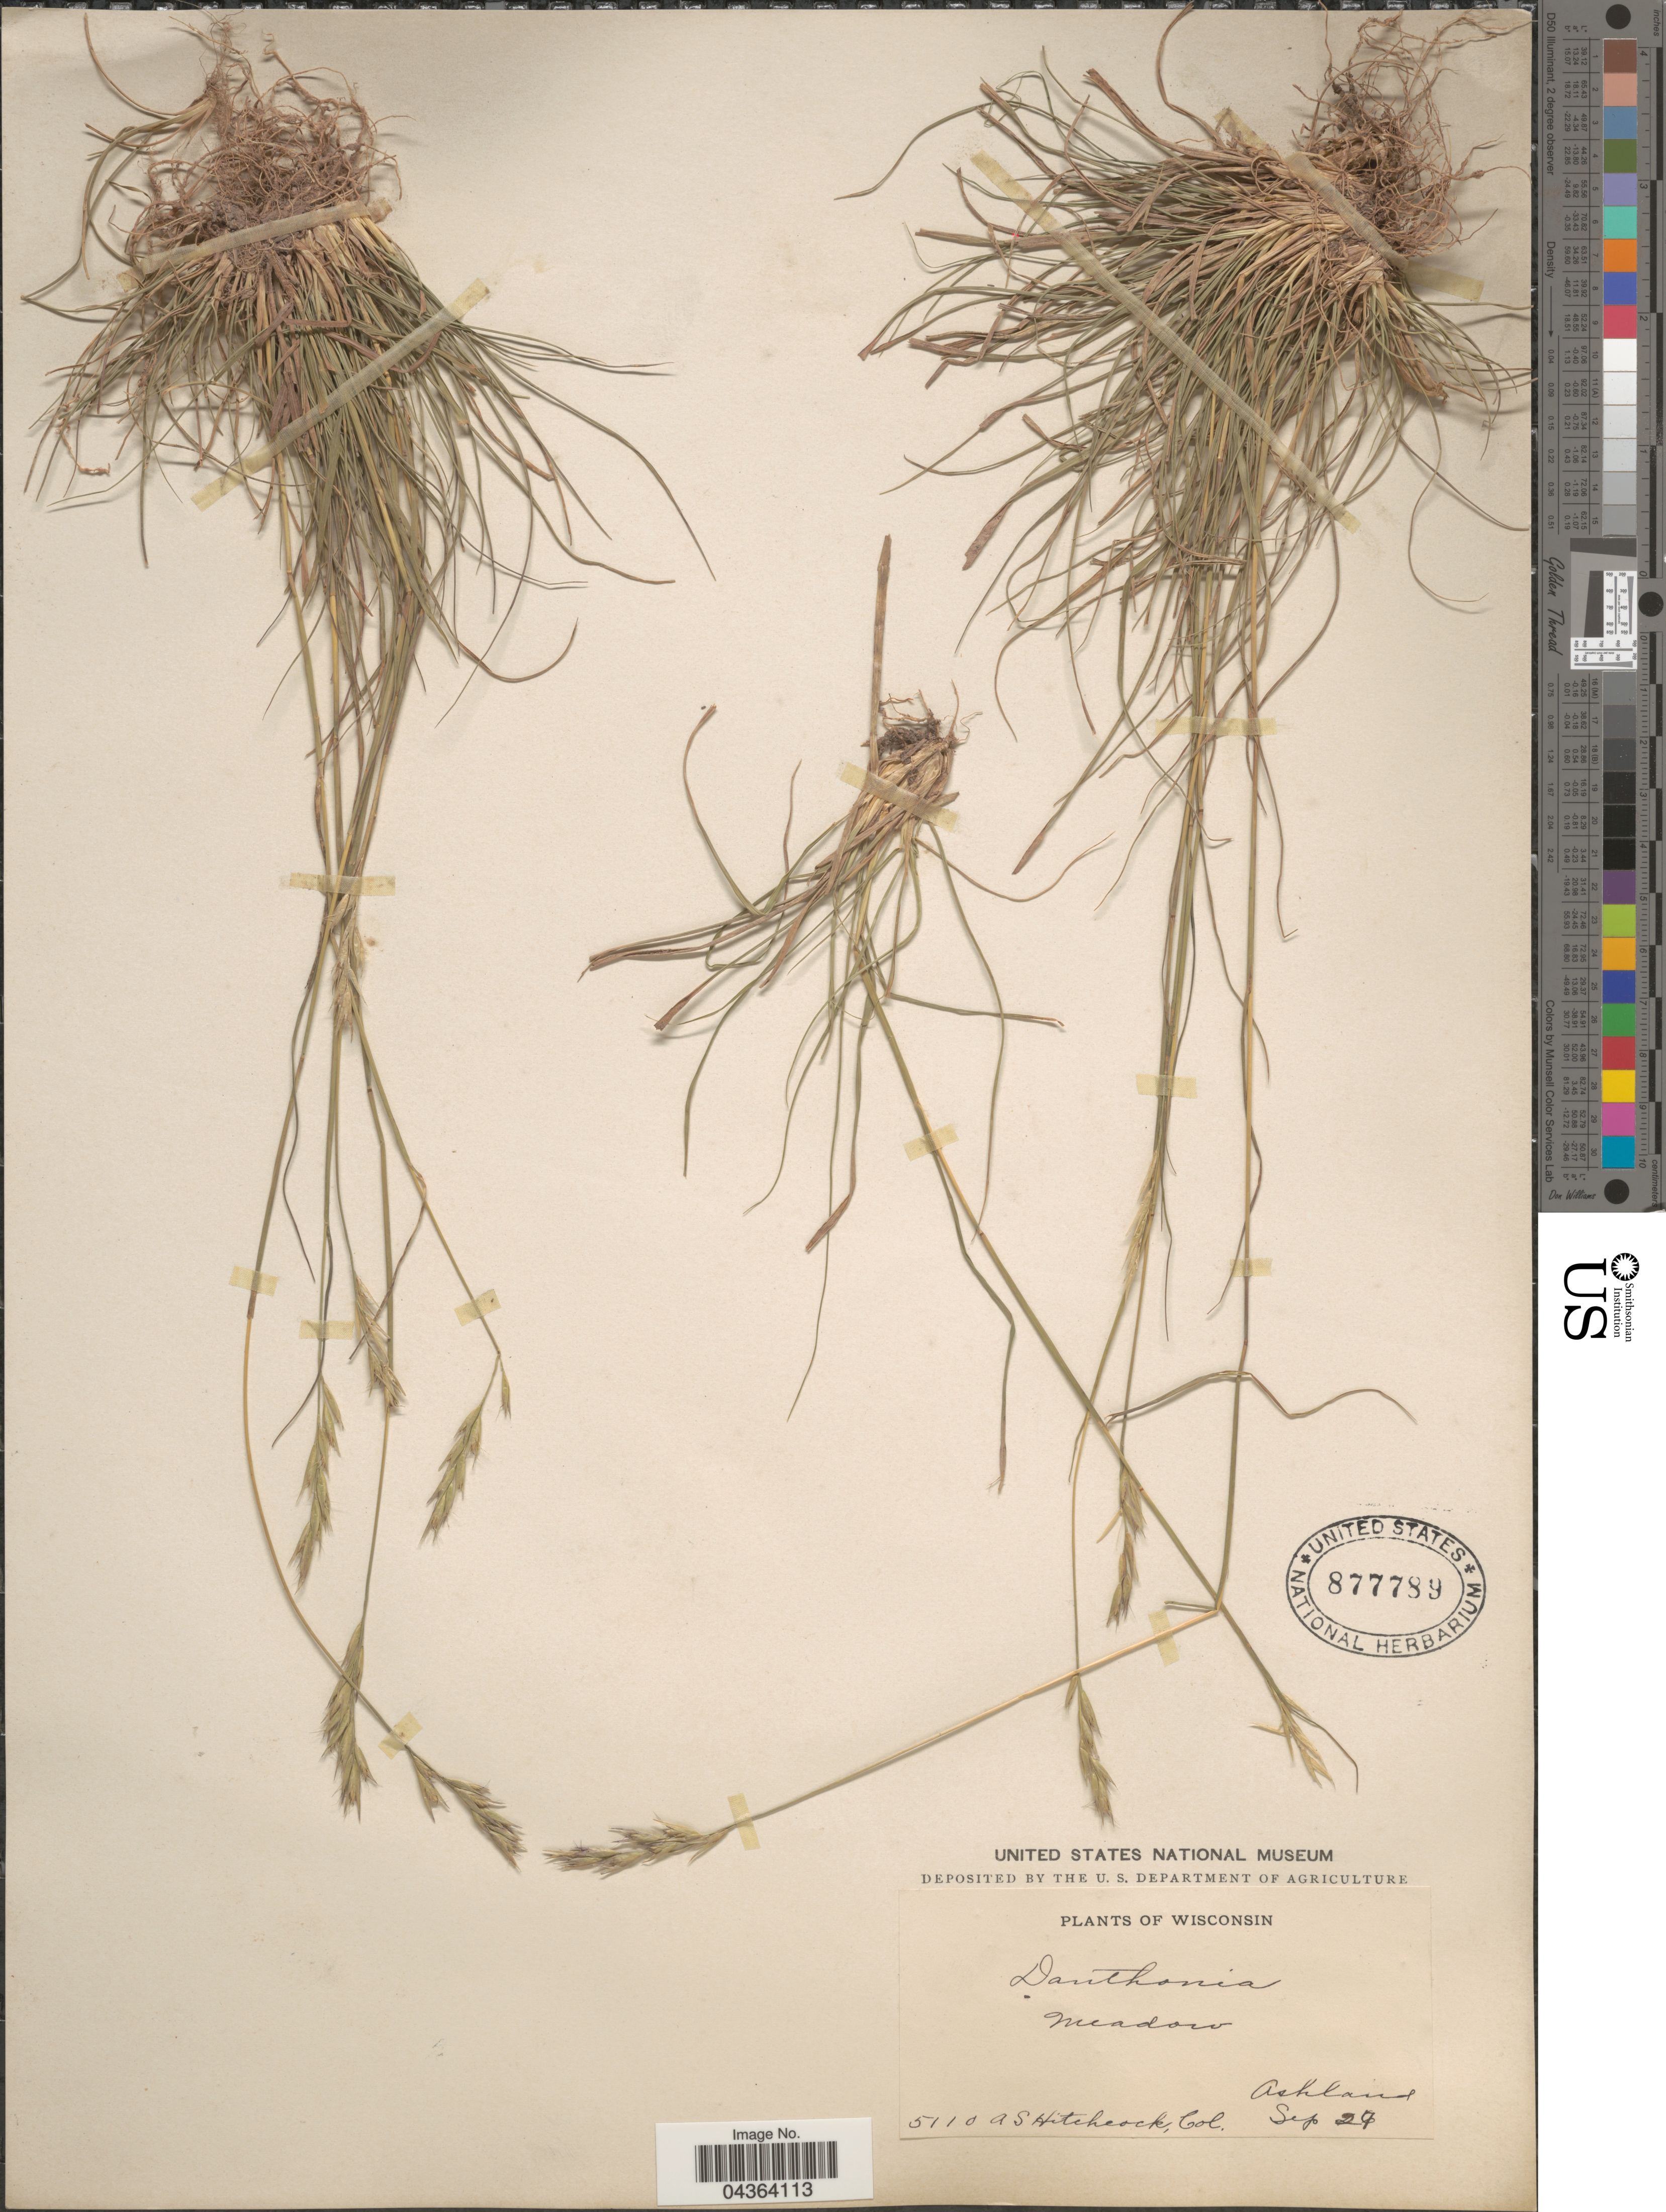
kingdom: Plantae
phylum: Tracheophyta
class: Liliopsida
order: Poales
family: Poaceae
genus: Danthonia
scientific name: Danthonia spicata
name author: (L.) P. Beauv. ex Roem. & Schult.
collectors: A. S. Hitchcock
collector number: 5110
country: United States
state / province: Wisconsin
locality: Ashland.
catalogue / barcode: US 877789